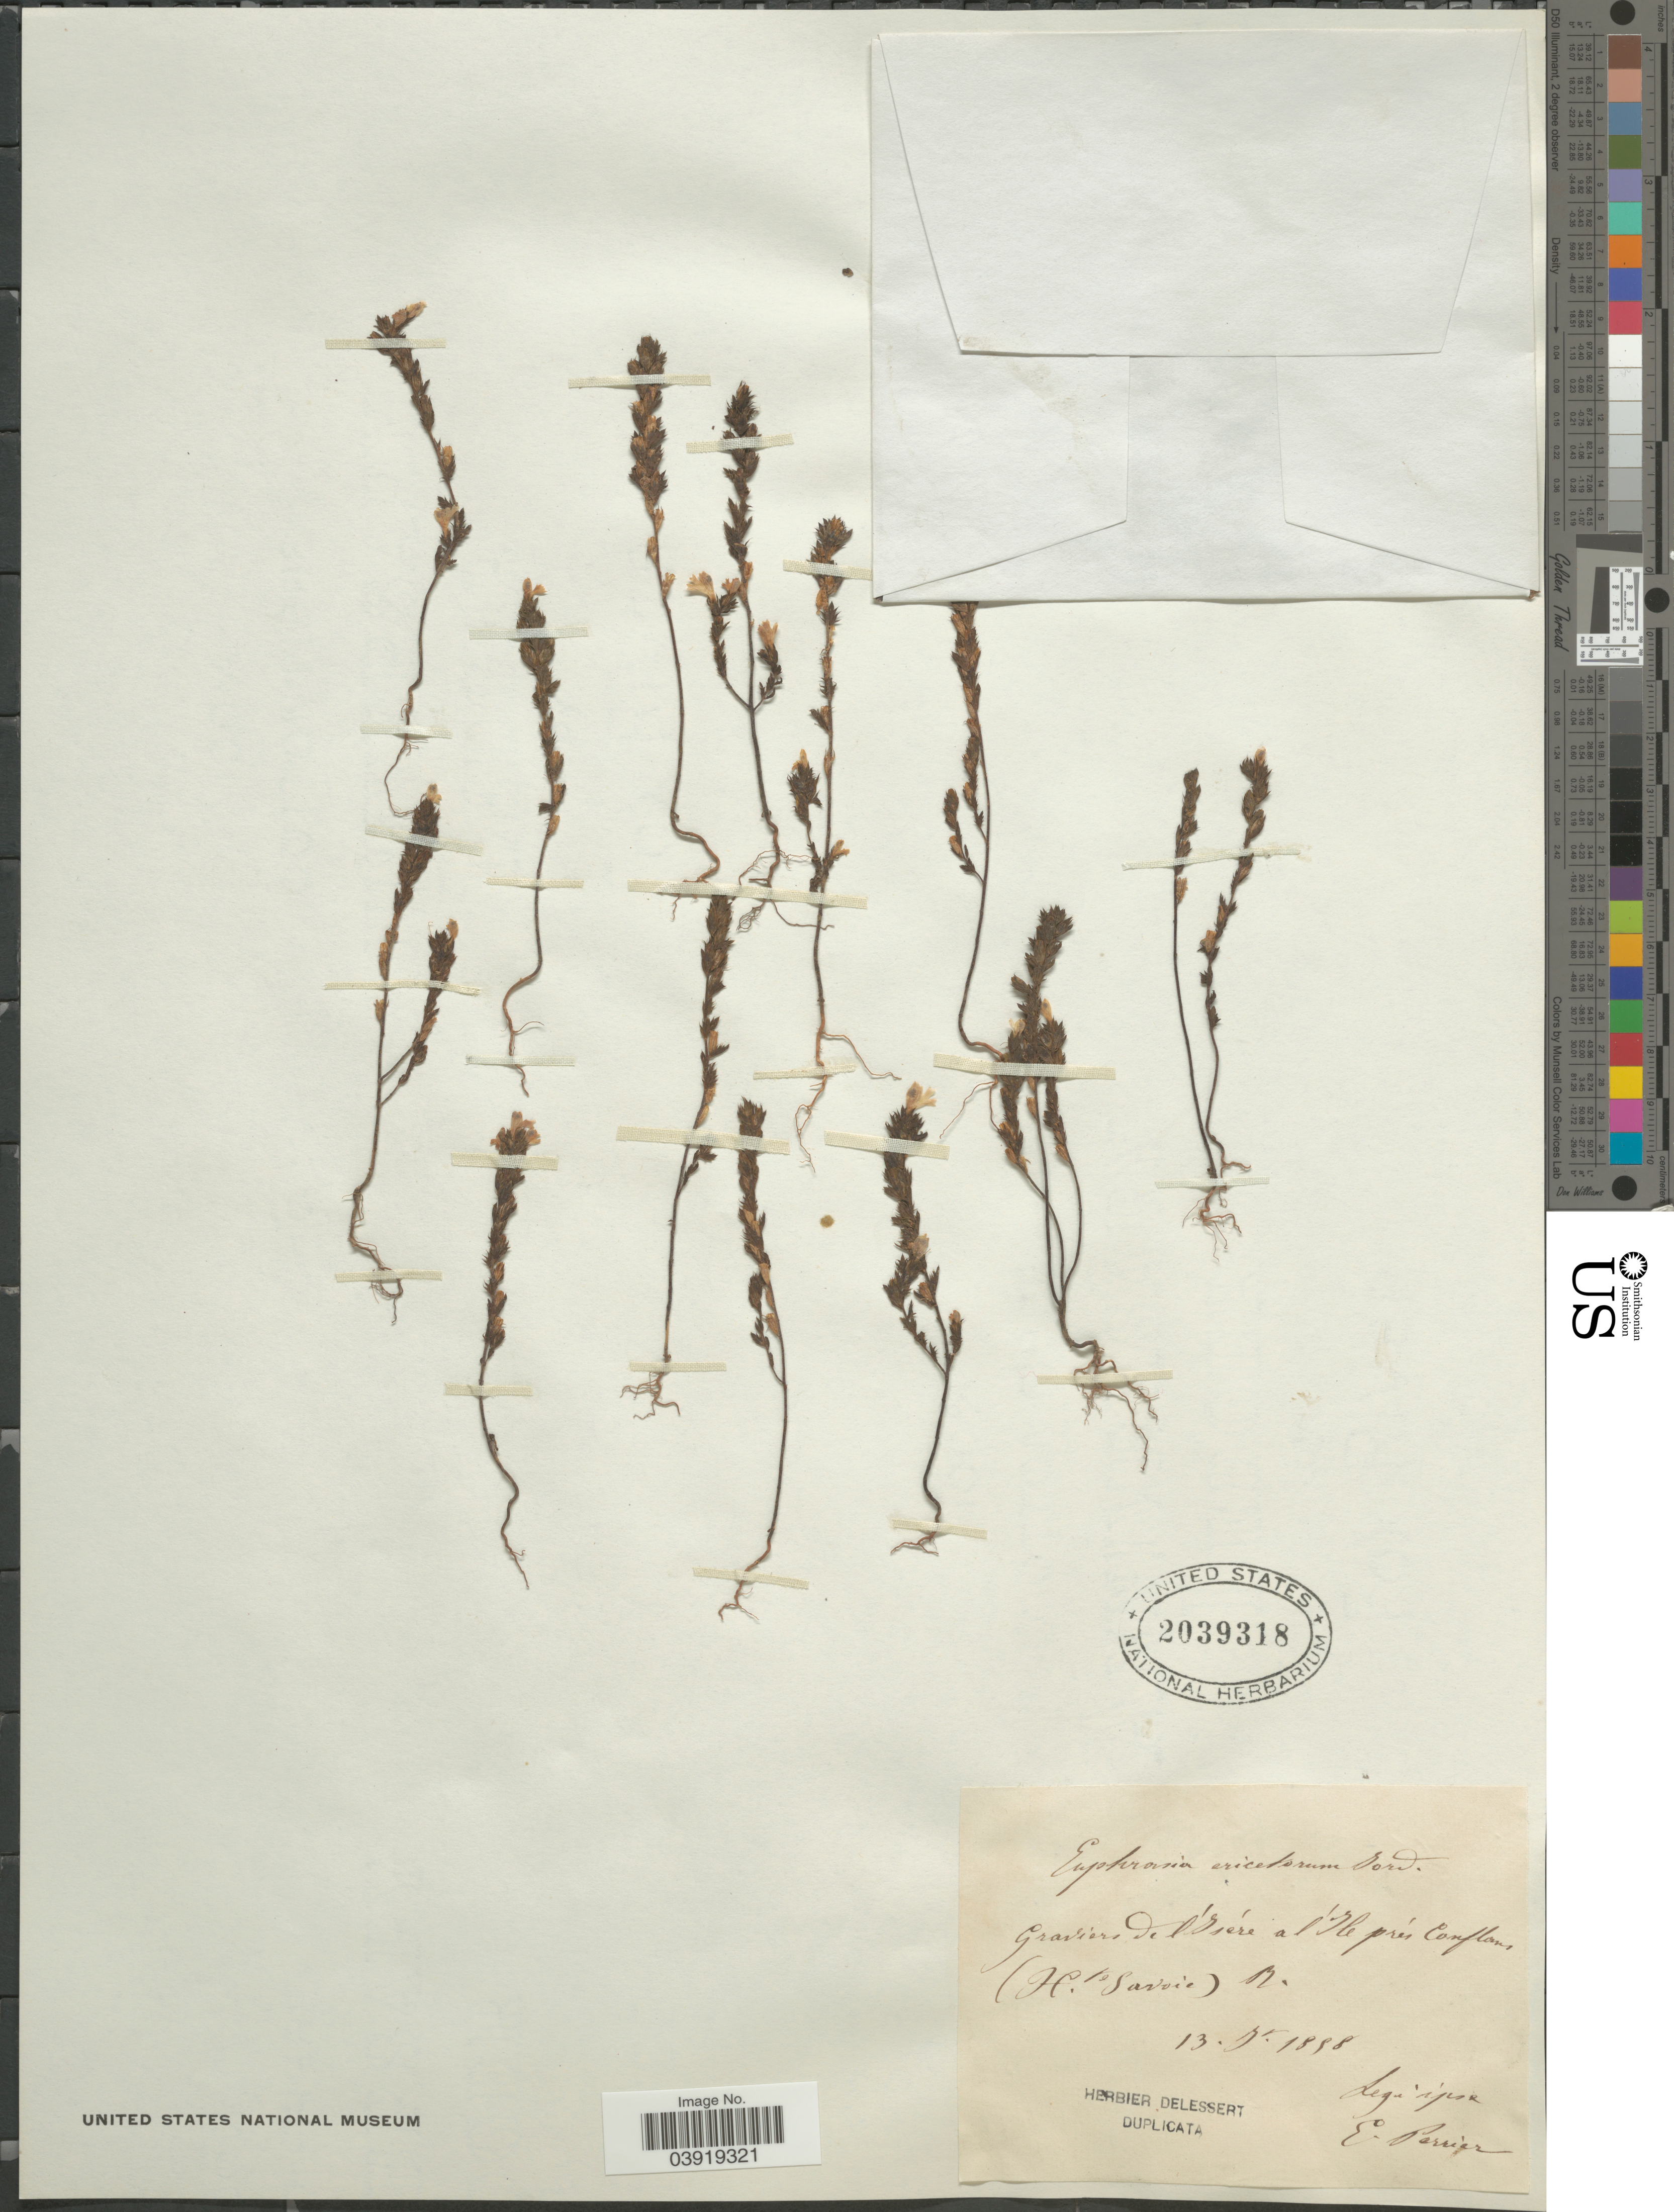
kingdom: Plantae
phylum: Tracheophyta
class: Magnoliopsida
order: Lamiales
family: Orobanchaceae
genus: Euphrasia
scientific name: Euphrasia ericetorum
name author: Jord. ex Boreau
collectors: E. Perrier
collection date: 1898-07-13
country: France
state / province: Auvergne-Rhône-Alpes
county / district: Isère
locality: Graviers de l'Isére a l'Ile près Conflans (Hte Savoie).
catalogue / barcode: US 2039318